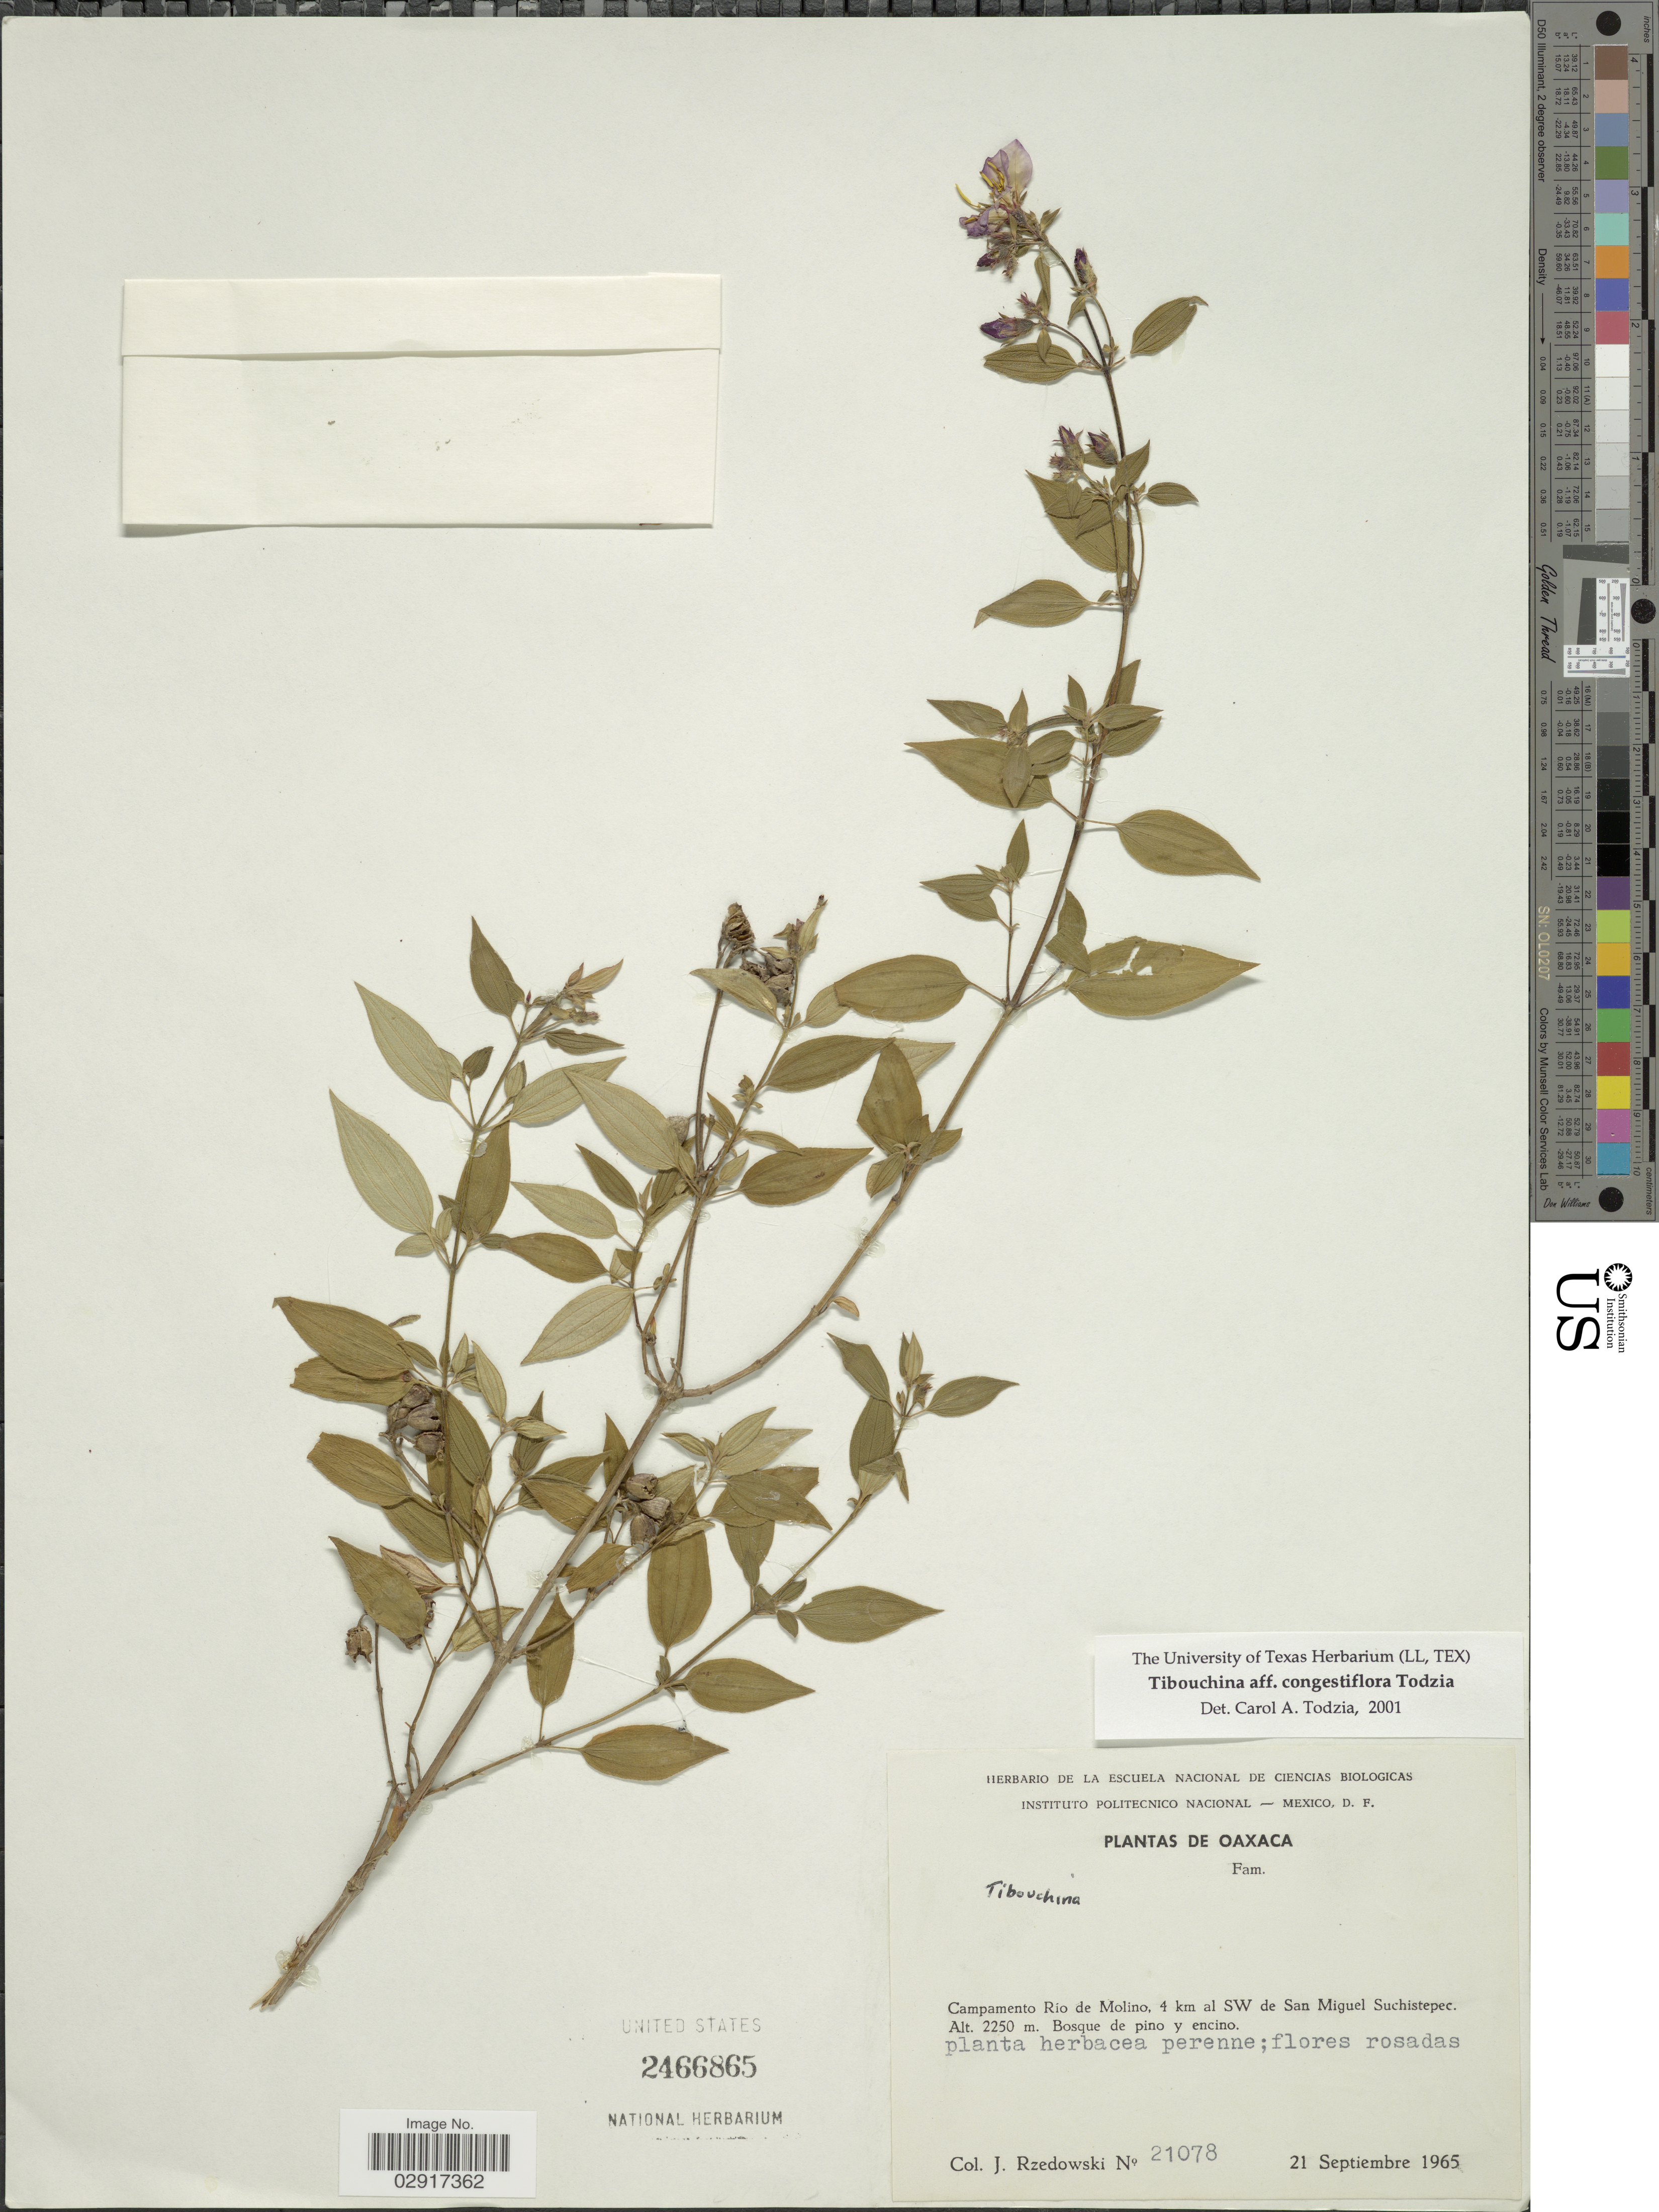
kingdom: Plantae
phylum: Tracheophyta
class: Magnoliopsida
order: Myrtales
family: Melastomataceae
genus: Chaetogastra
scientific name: Chaetogastra congestiflora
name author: (Todzia) P.J.F. Guim. & Michelang.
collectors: J. Rzedowski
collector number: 21078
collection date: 1965-09-21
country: Mexico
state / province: Oaxaca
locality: Campamento Rio e Molino, 4 km al SW de San Miguel Suchistepec.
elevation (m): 2250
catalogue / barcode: US 2466865